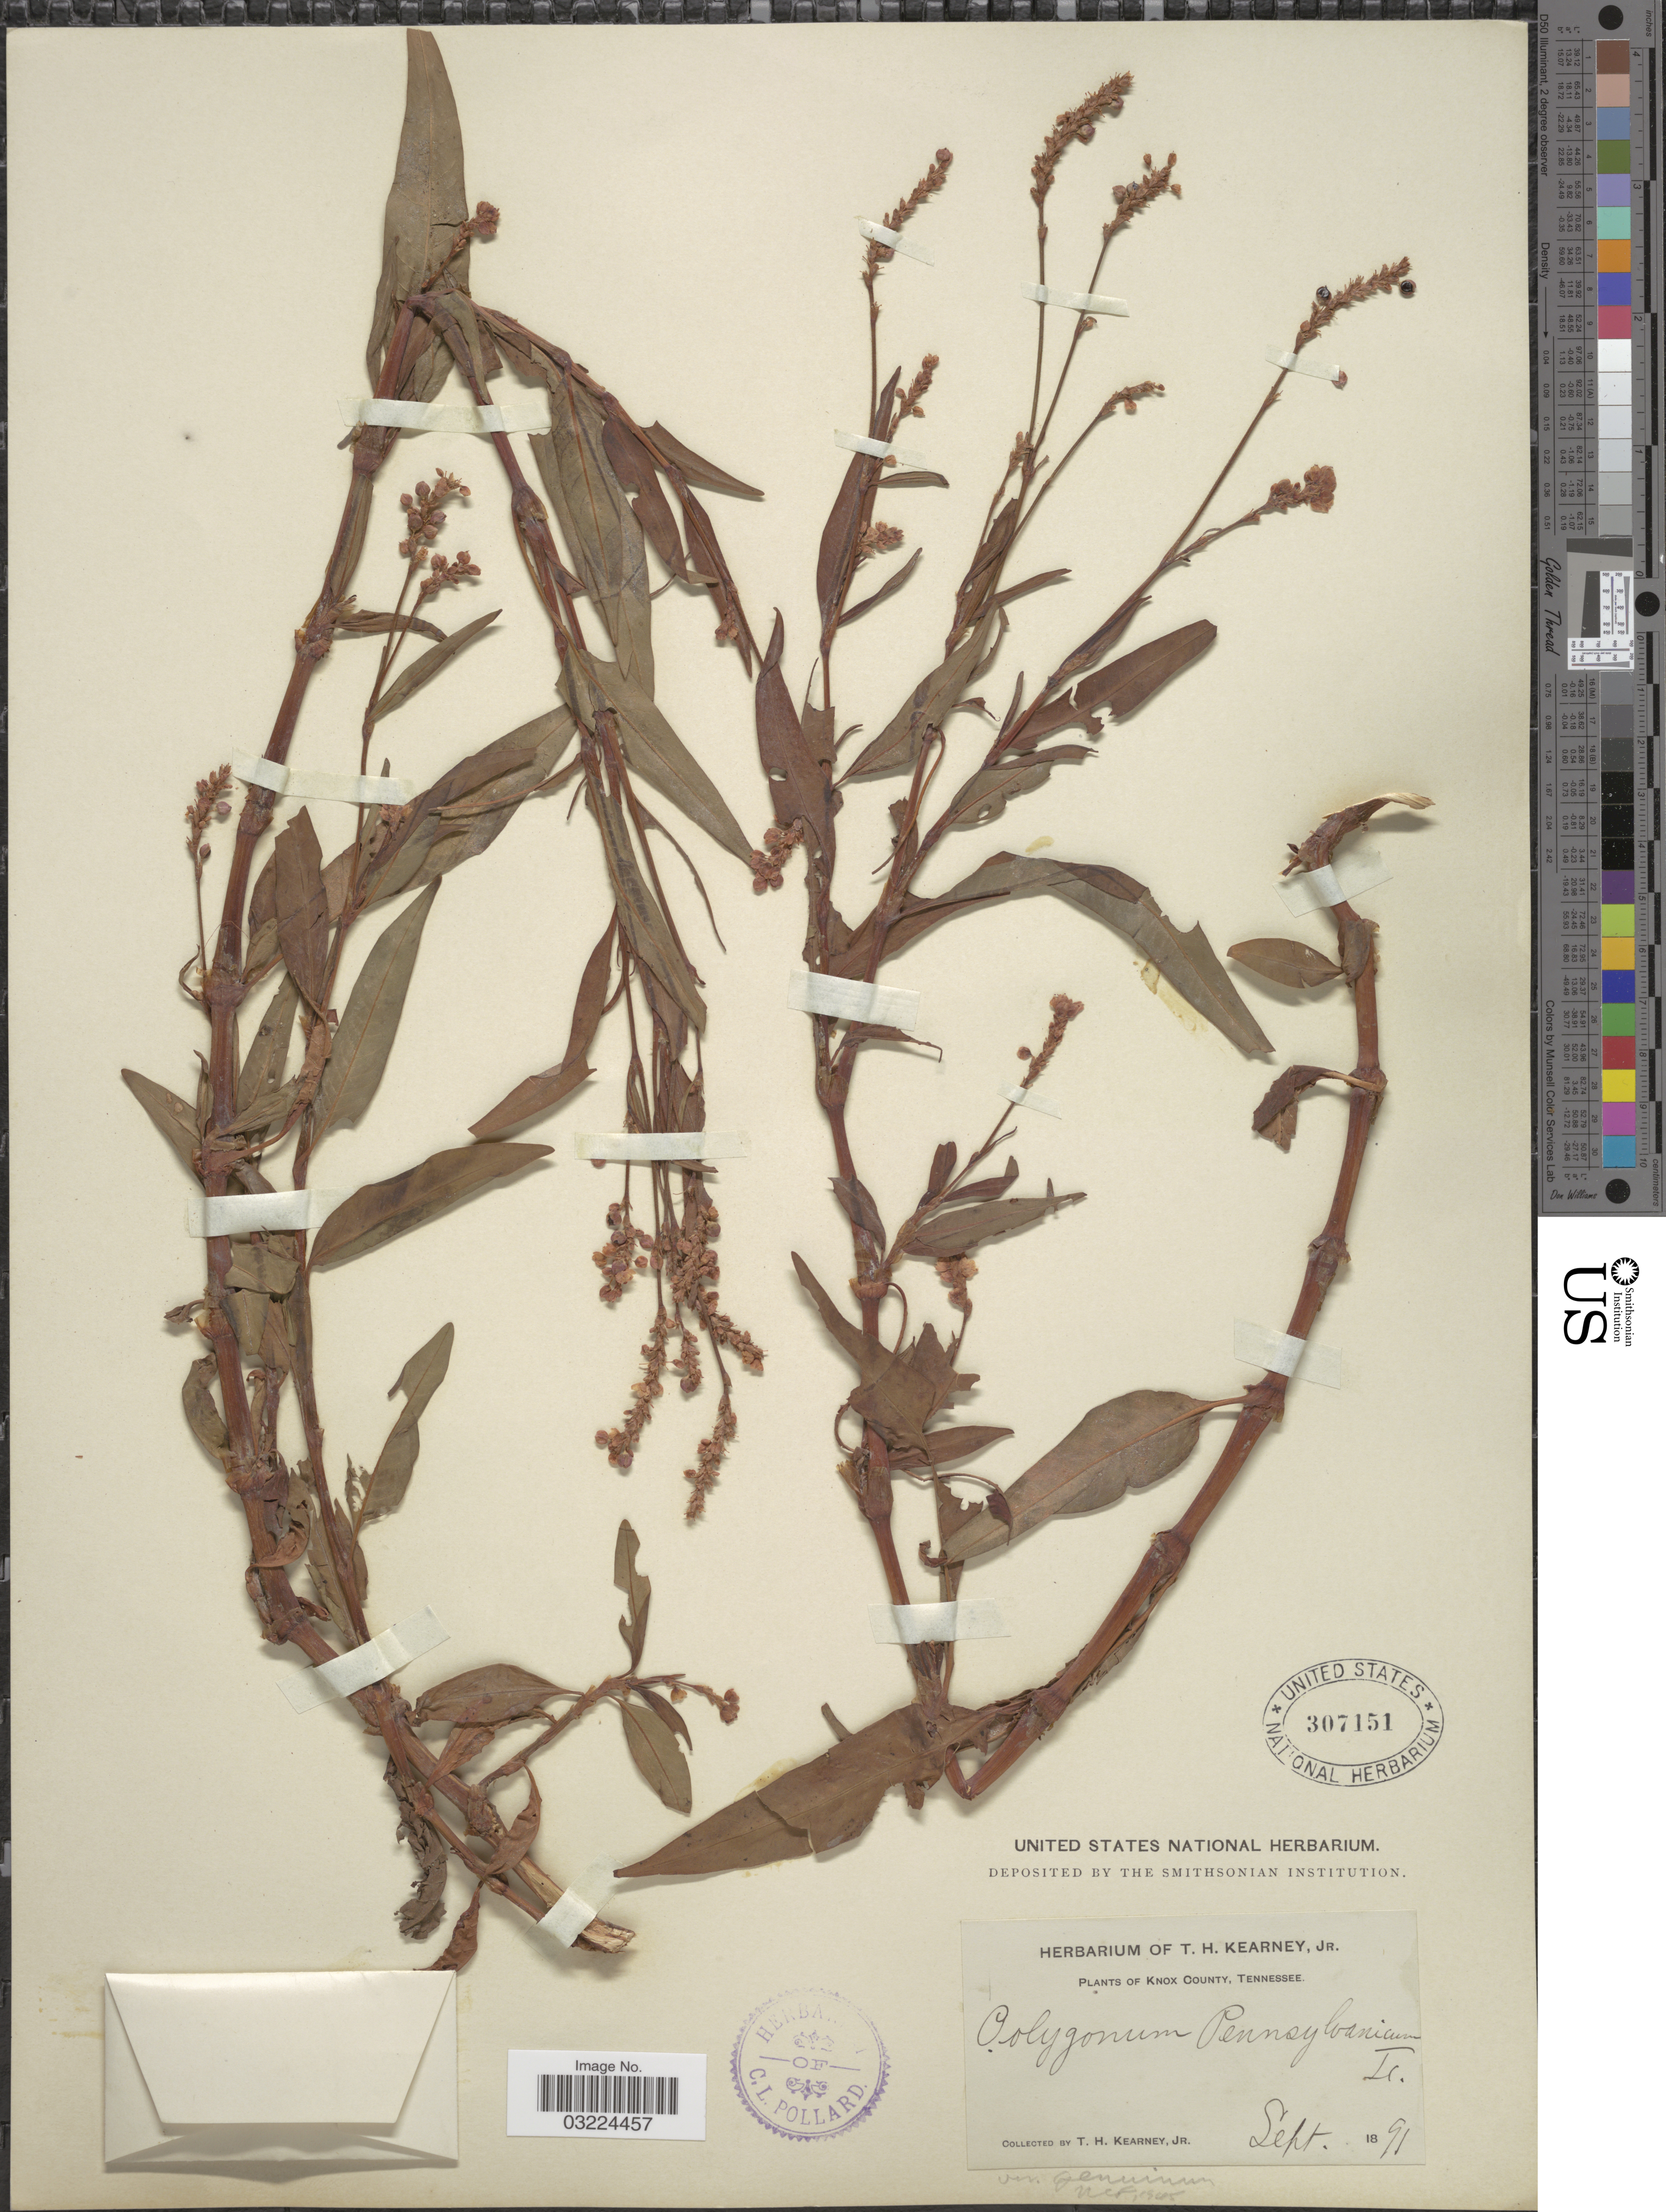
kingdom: Plantae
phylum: Tracheophyta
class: Magnoliopsida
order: Caryophyllales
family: Polygonaceae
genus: Persicaria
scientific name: Persicaria pensylvanica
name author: (L.) M. Gómez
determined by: Atha, D. E.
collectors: T. H. Kearney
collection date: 1891-09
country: United States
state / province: Tennessee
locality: Knox County, Tennessee.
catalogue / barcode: US 307151